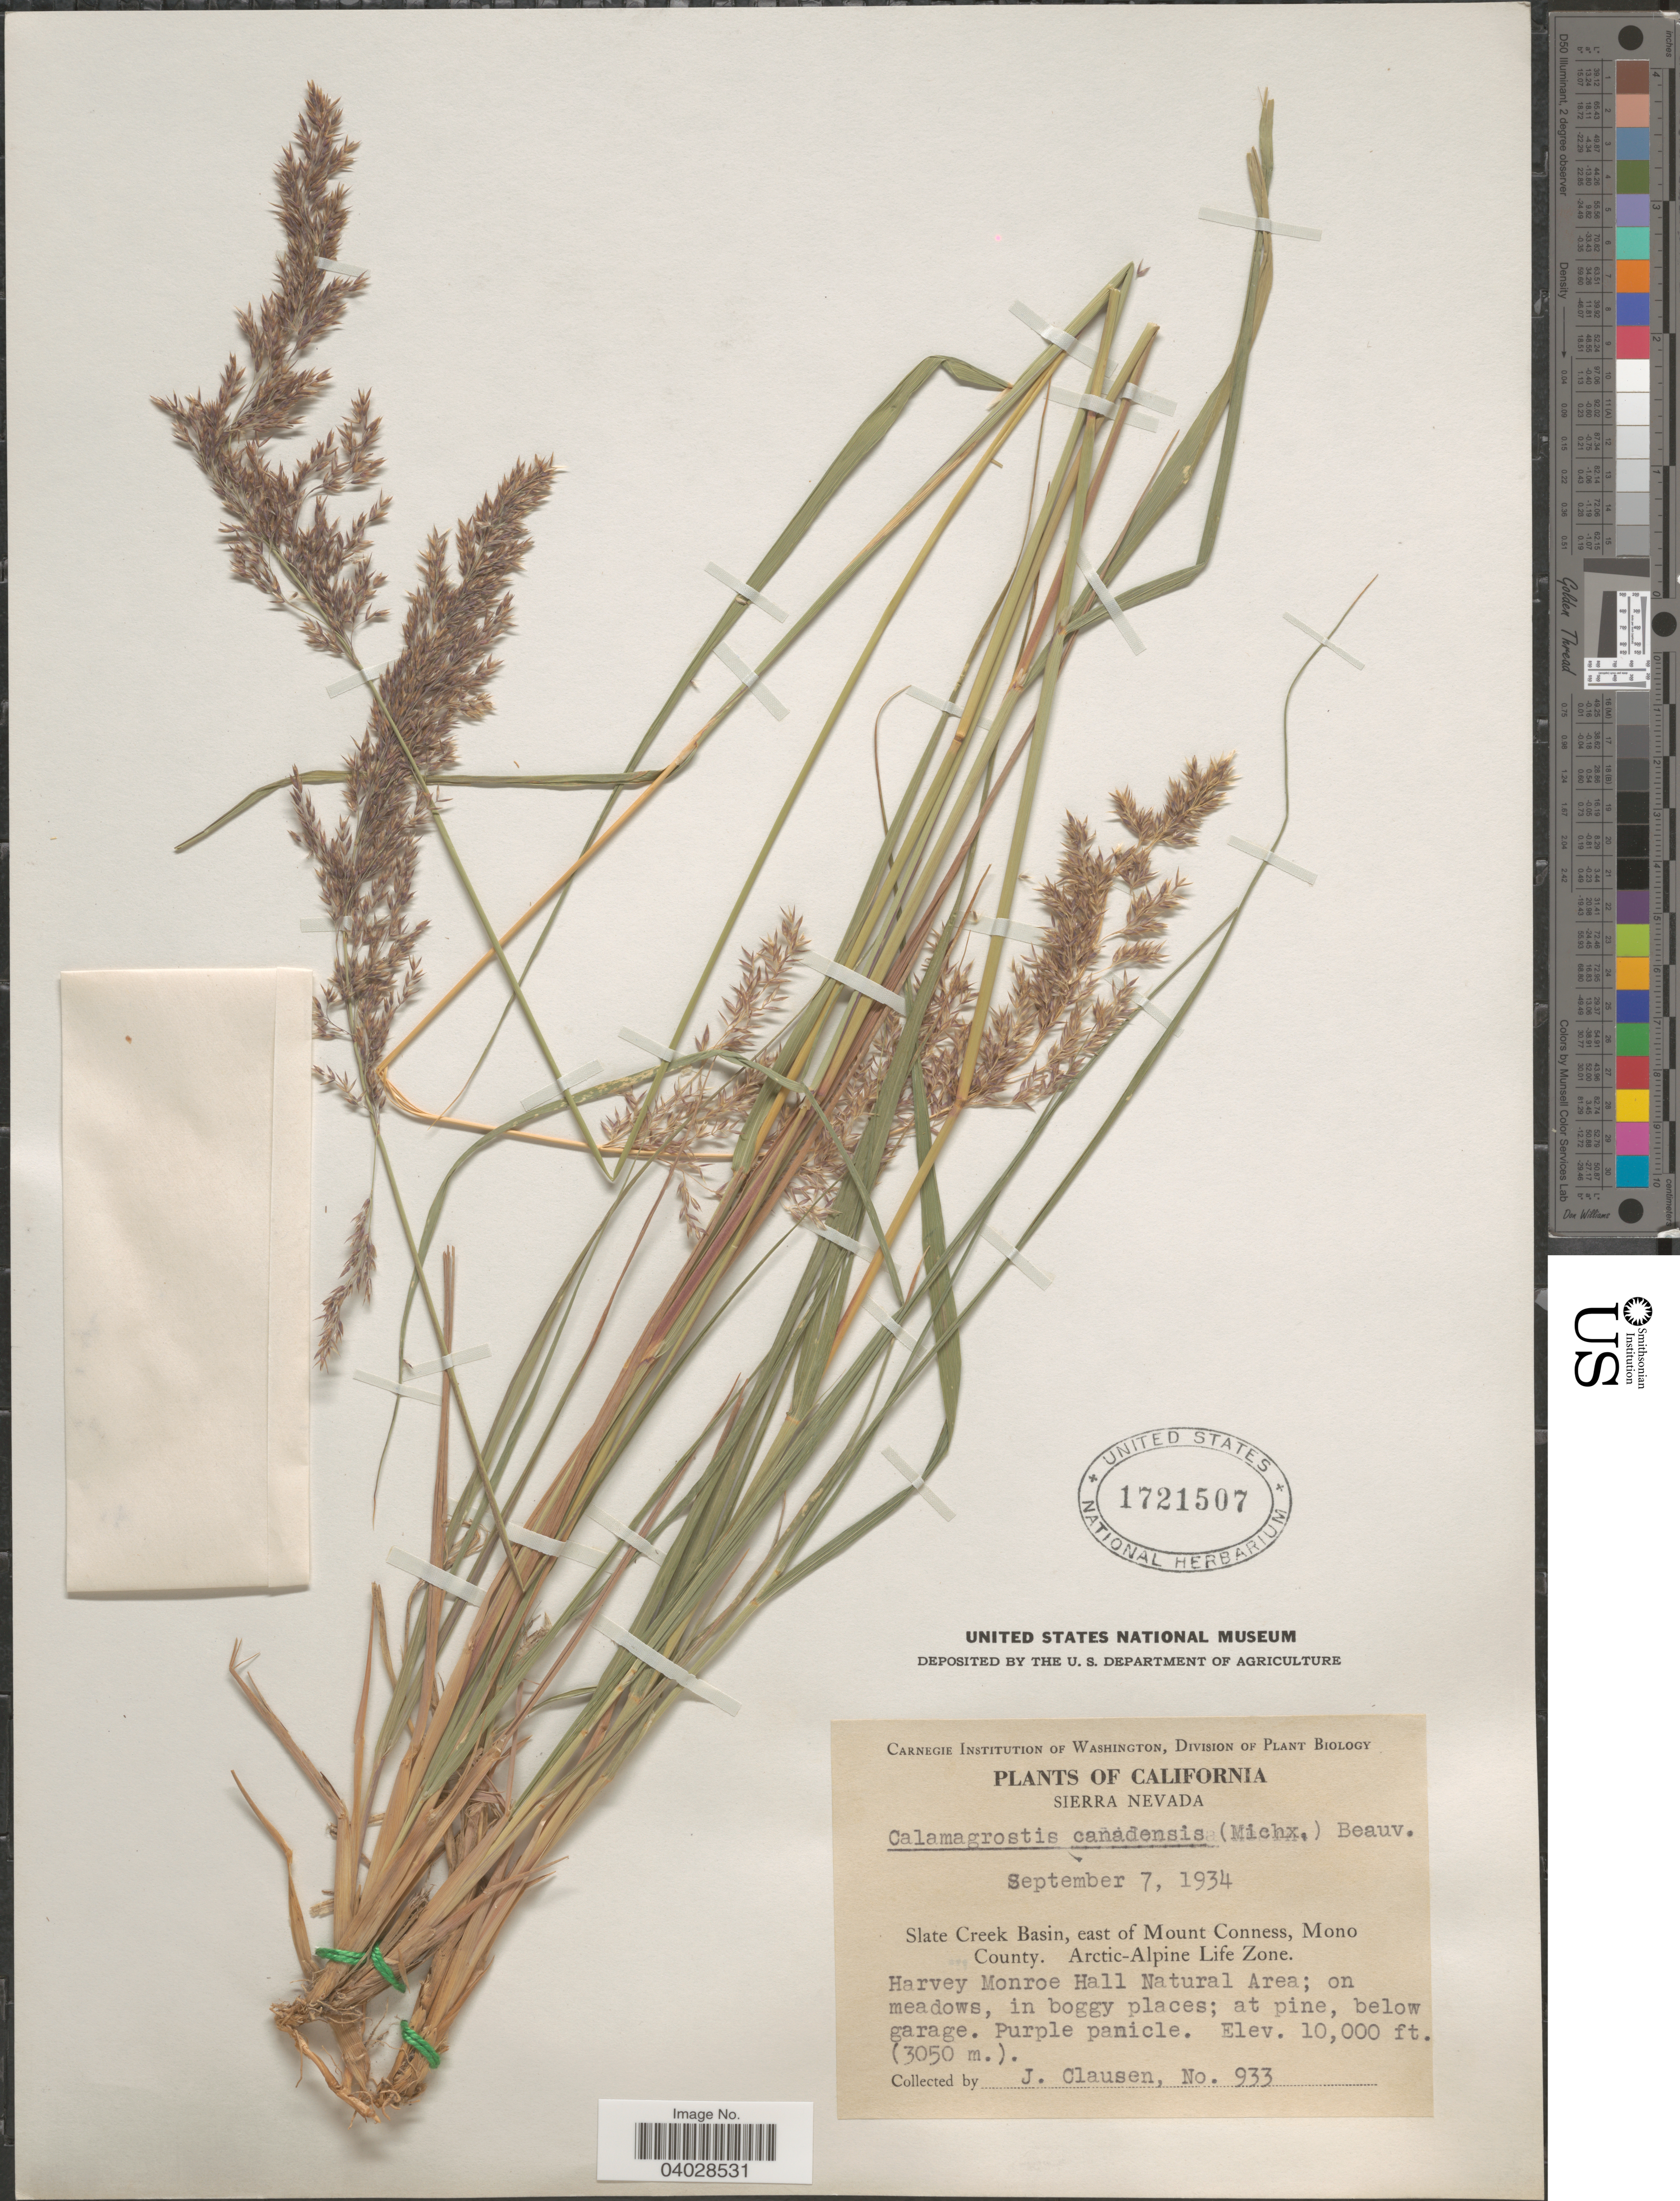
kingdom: Plantae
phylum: Tracheophyta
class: Liliopsida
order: Poales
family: Poaceae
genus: Calamagrostis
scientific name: Calamagrostis canadensis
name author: (Michx.) P. Beauv.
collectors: J. Clausen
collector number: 933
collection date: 1934-09-07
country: United States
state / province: California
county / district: Mono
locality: Sierra Nevada. Slate Creek Basin, east of Mount Conness, Mono County. Arctic-Alpine Life Zone. Harvey Monroe Hall Natural Area.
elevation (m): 3048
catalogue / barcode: US 1721507